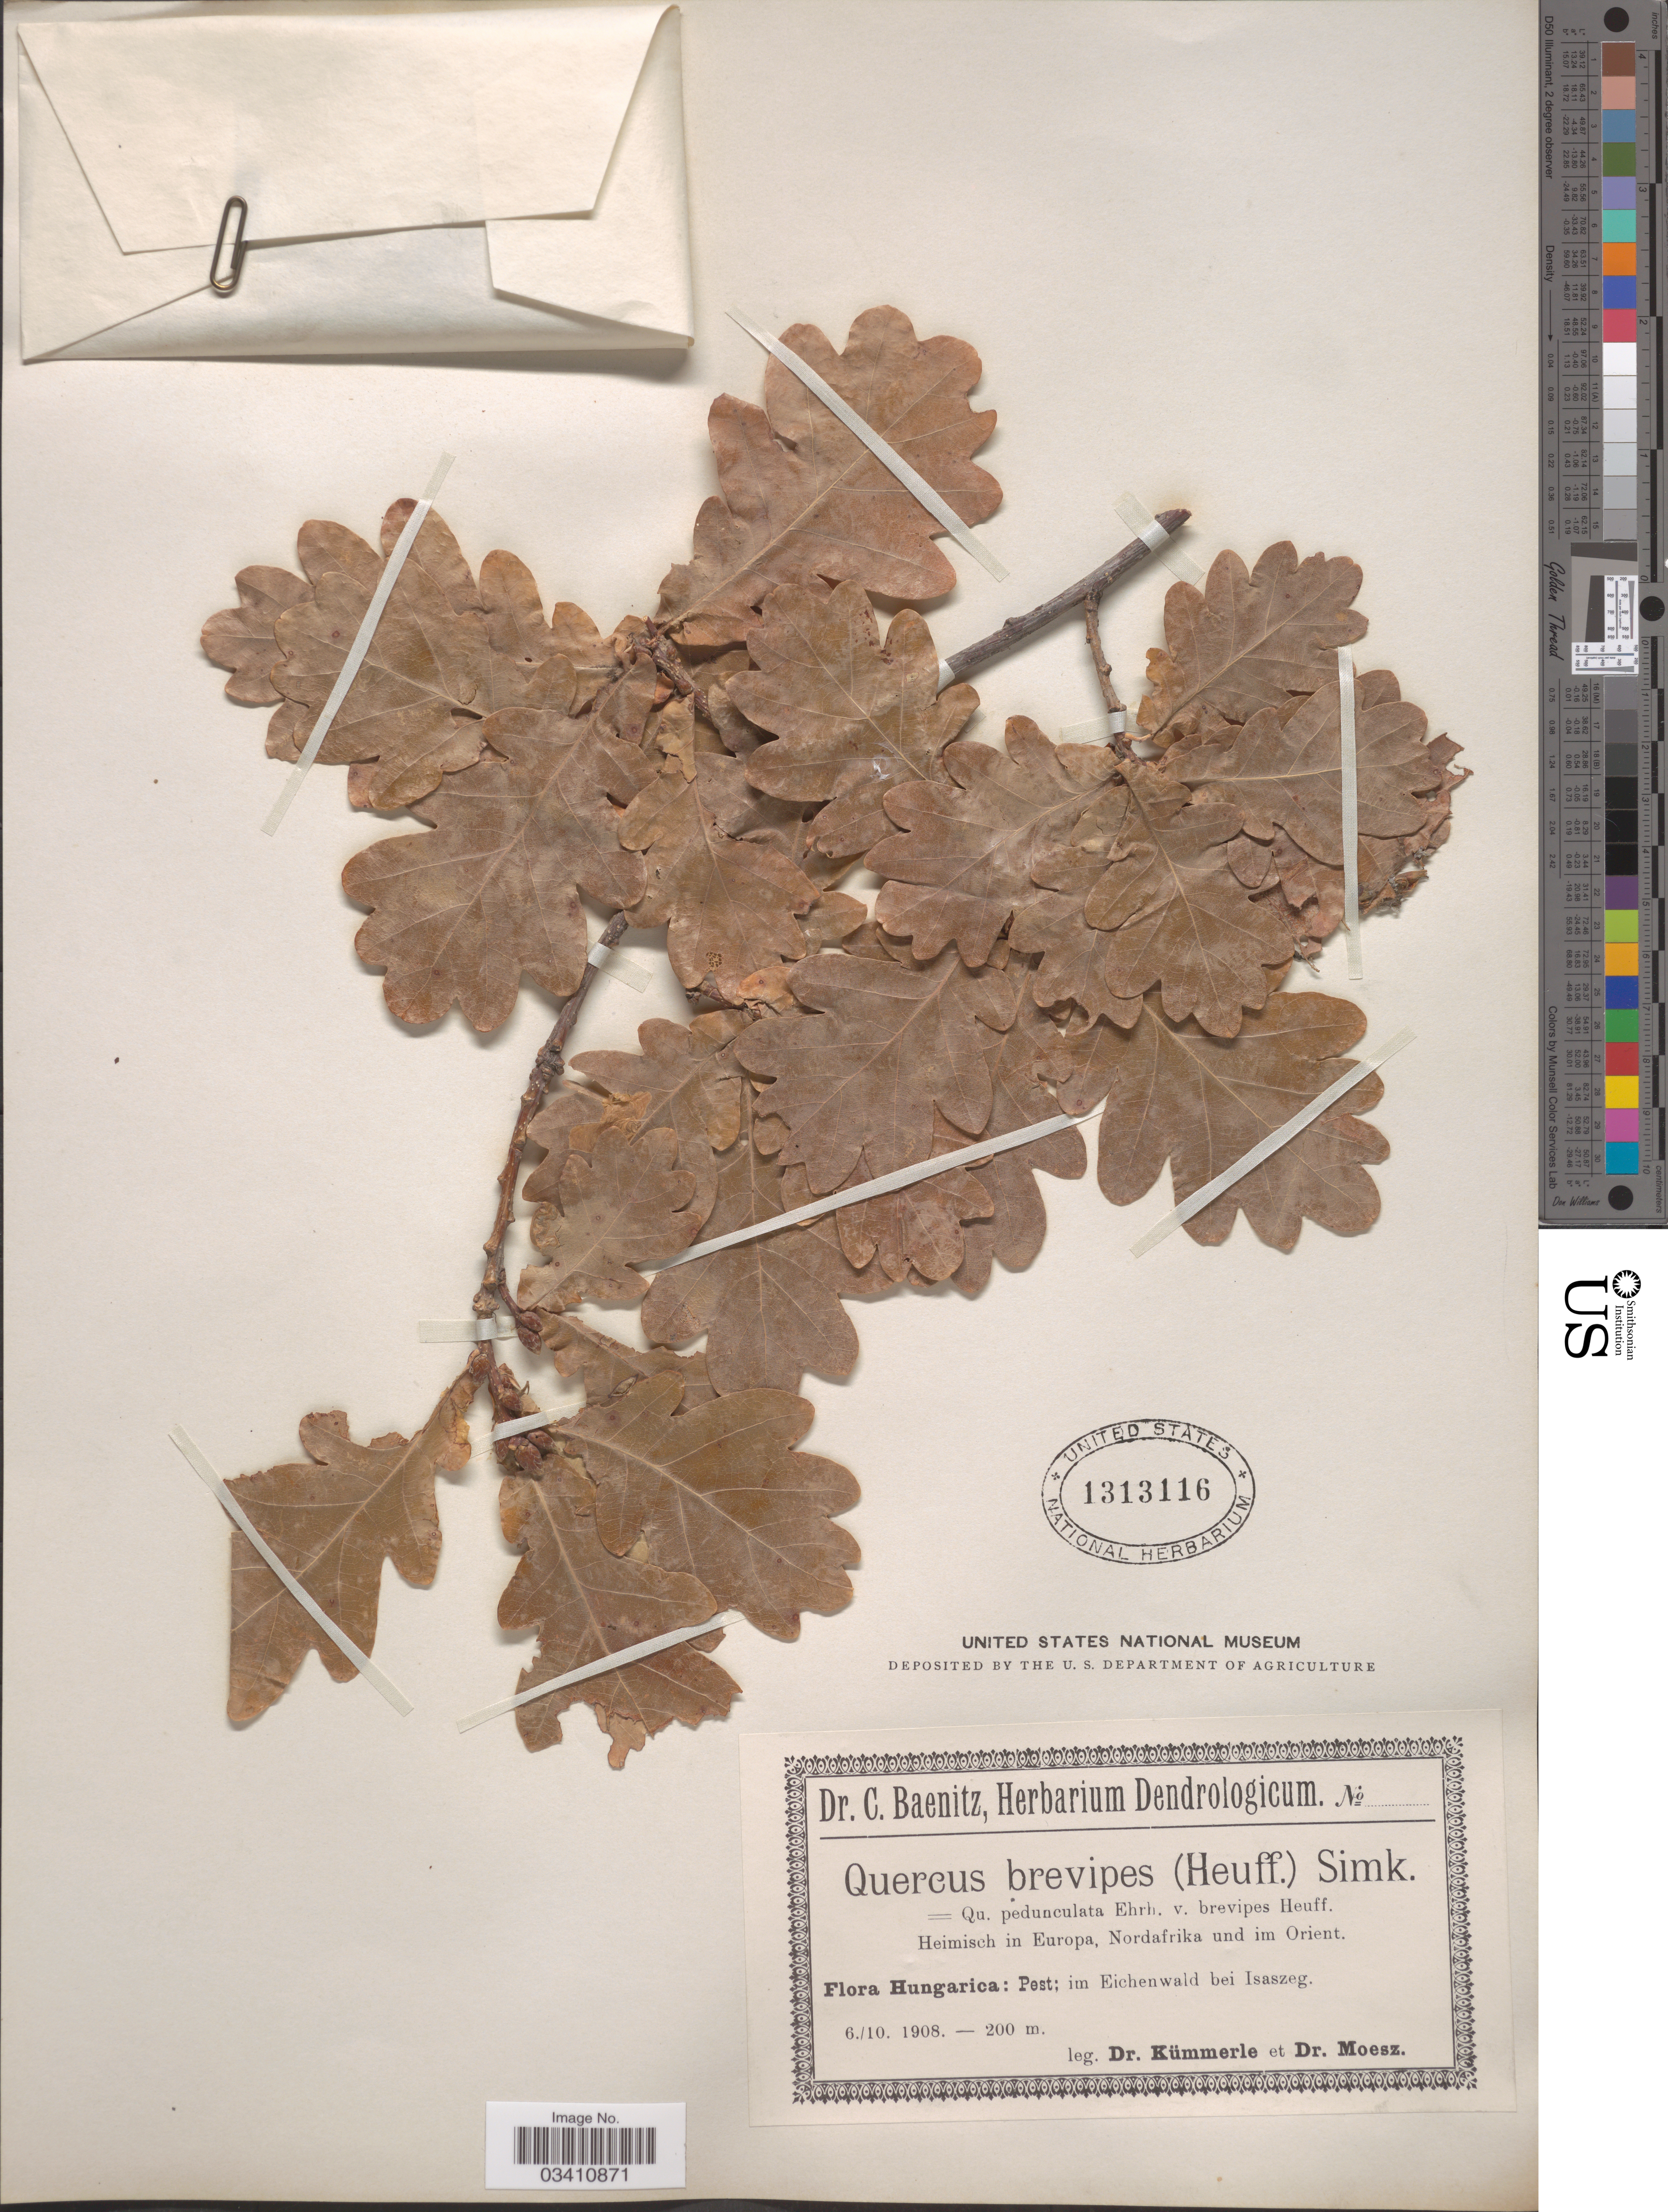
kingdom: Plantae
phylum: Tracheophyta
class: Magnoliopsida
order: Fagales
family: Fagaceae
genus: Quercus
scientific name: Quercus brevipes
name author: Borbás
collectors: Kümmerle & Moesz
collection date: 1908-10-06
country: Hungary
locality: Hungarica: Pest; im Eichenwald bei Isaszeg.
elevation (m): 200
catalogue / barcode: US 1313116